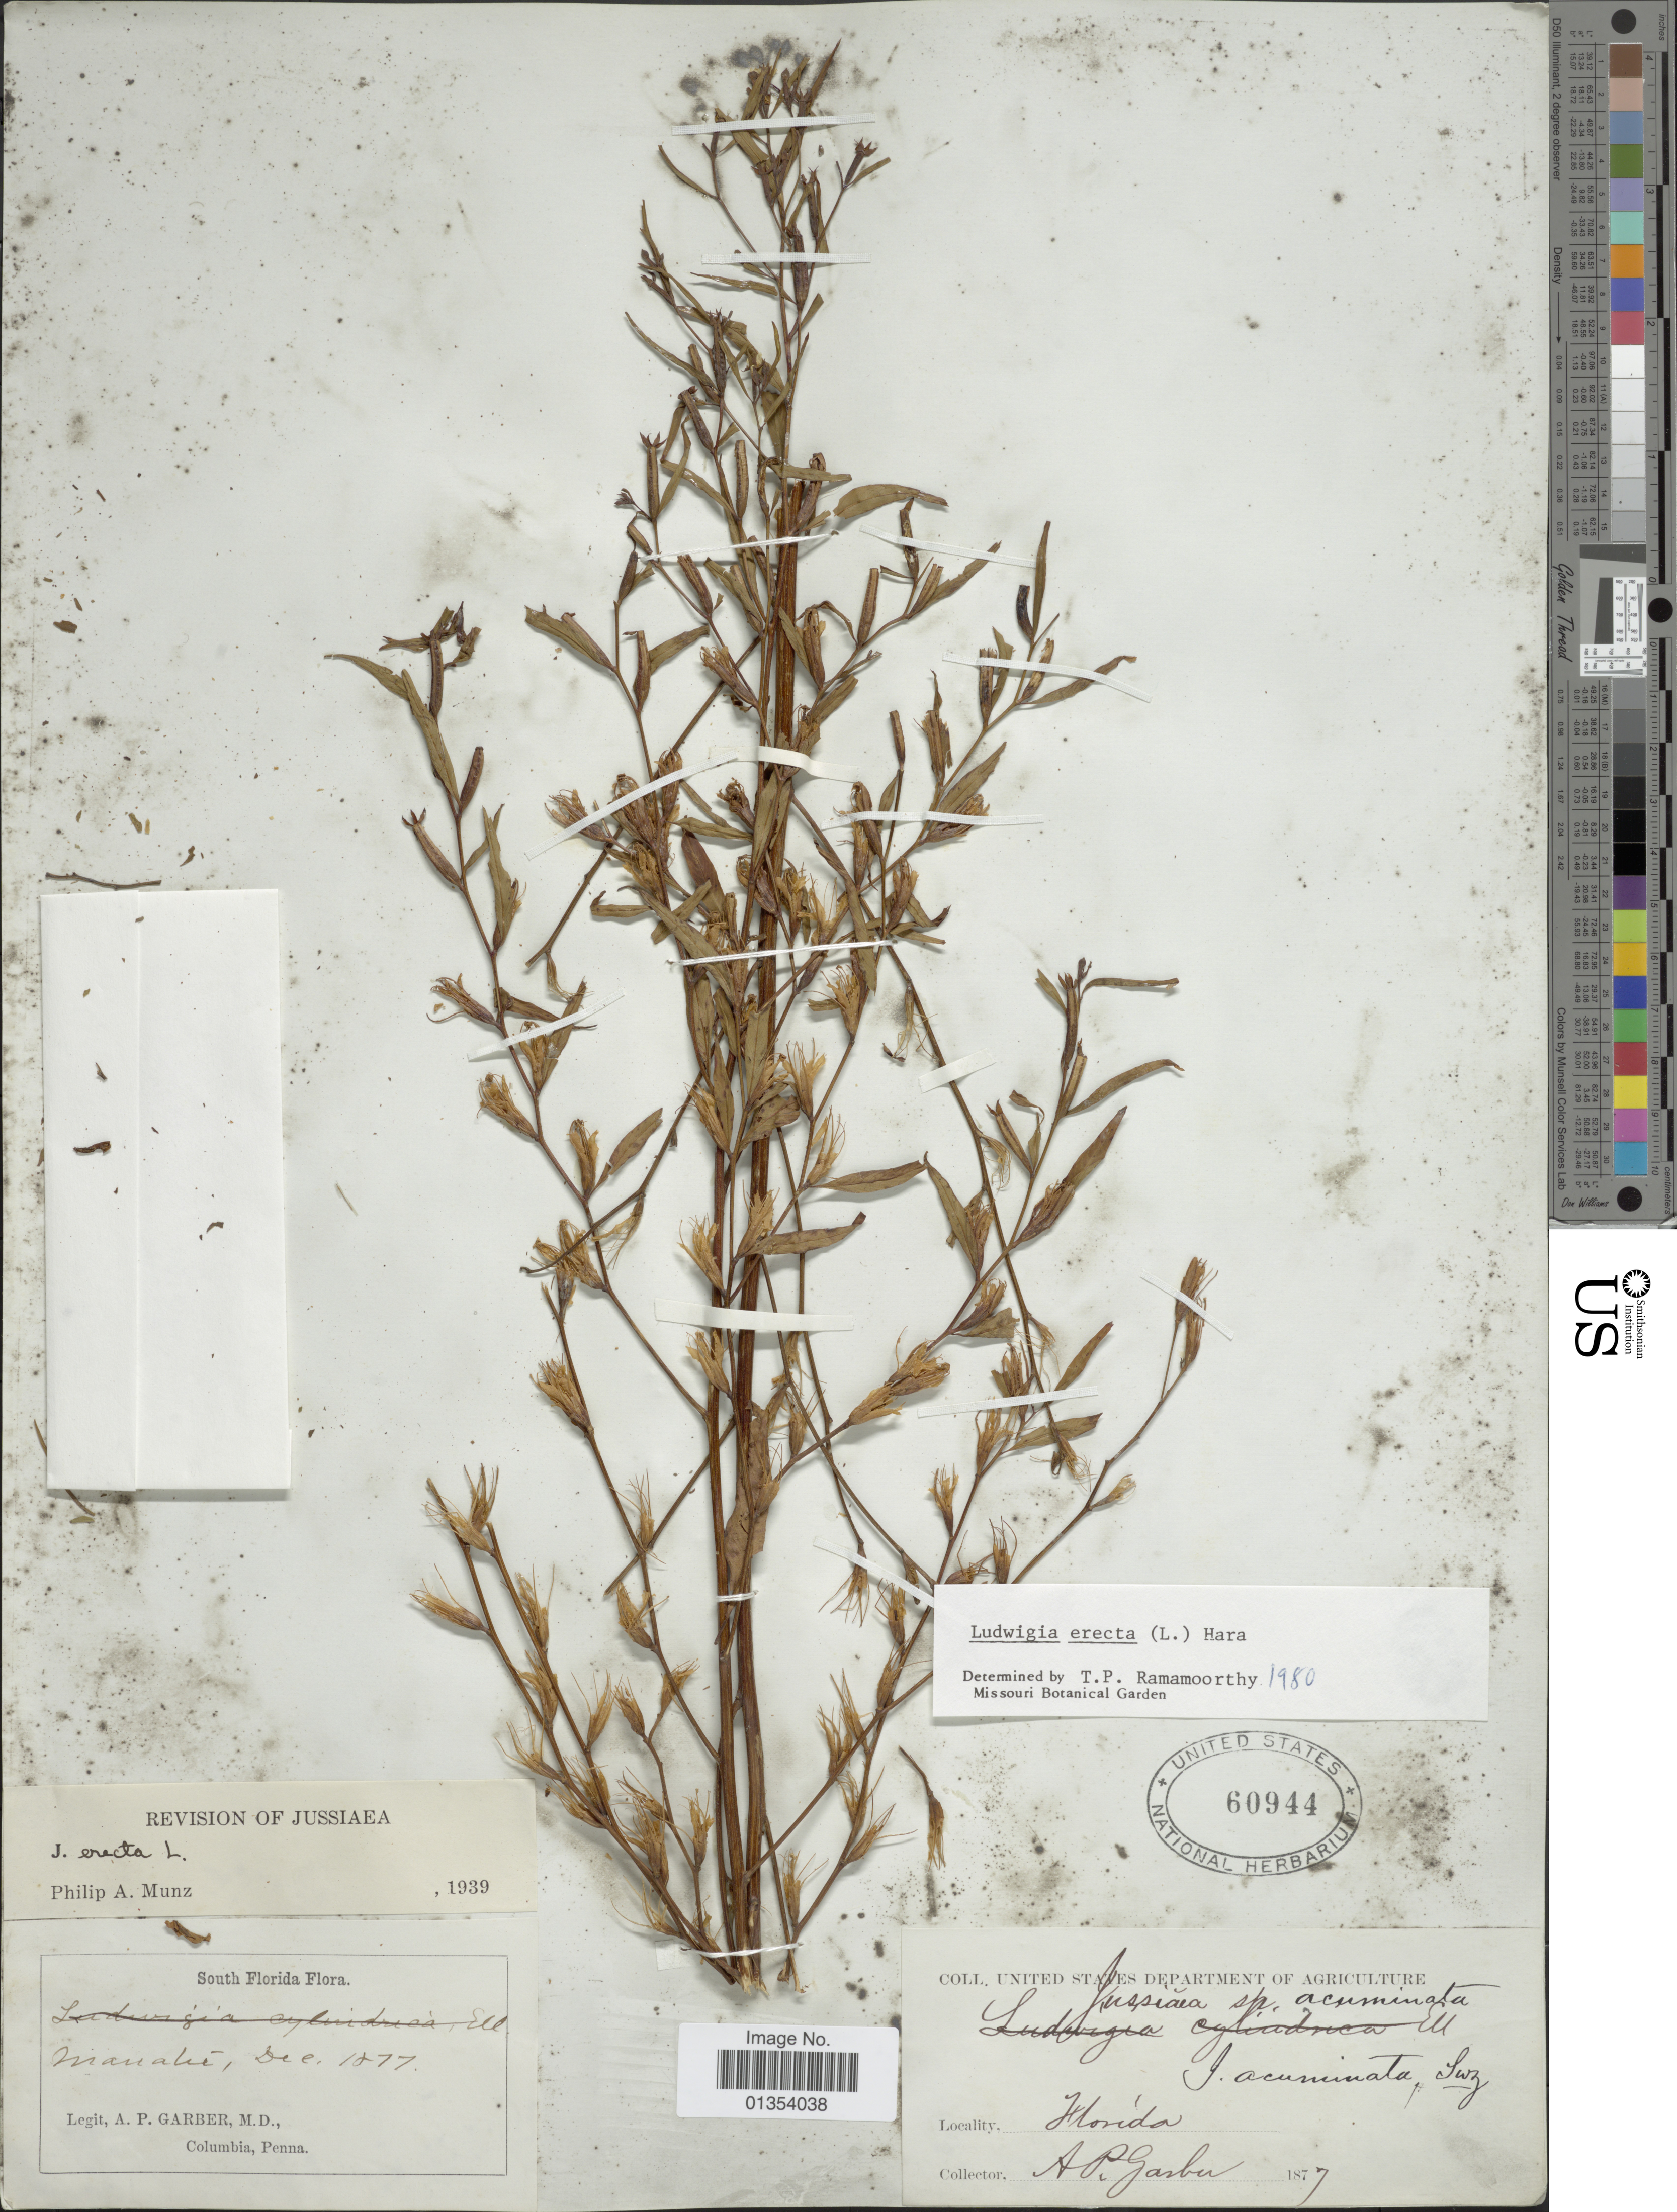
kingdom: Plantae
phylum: Tracheophyta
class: Magnoliopsida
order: Myrtales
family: Onagraceae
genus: Ludwigia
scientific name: Ludwigia erecta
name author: (L.) H. Hara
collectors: A. P. Garber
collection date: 1877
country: United States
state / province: Florida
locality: South Florida, Manatee.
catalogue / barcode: US 60944